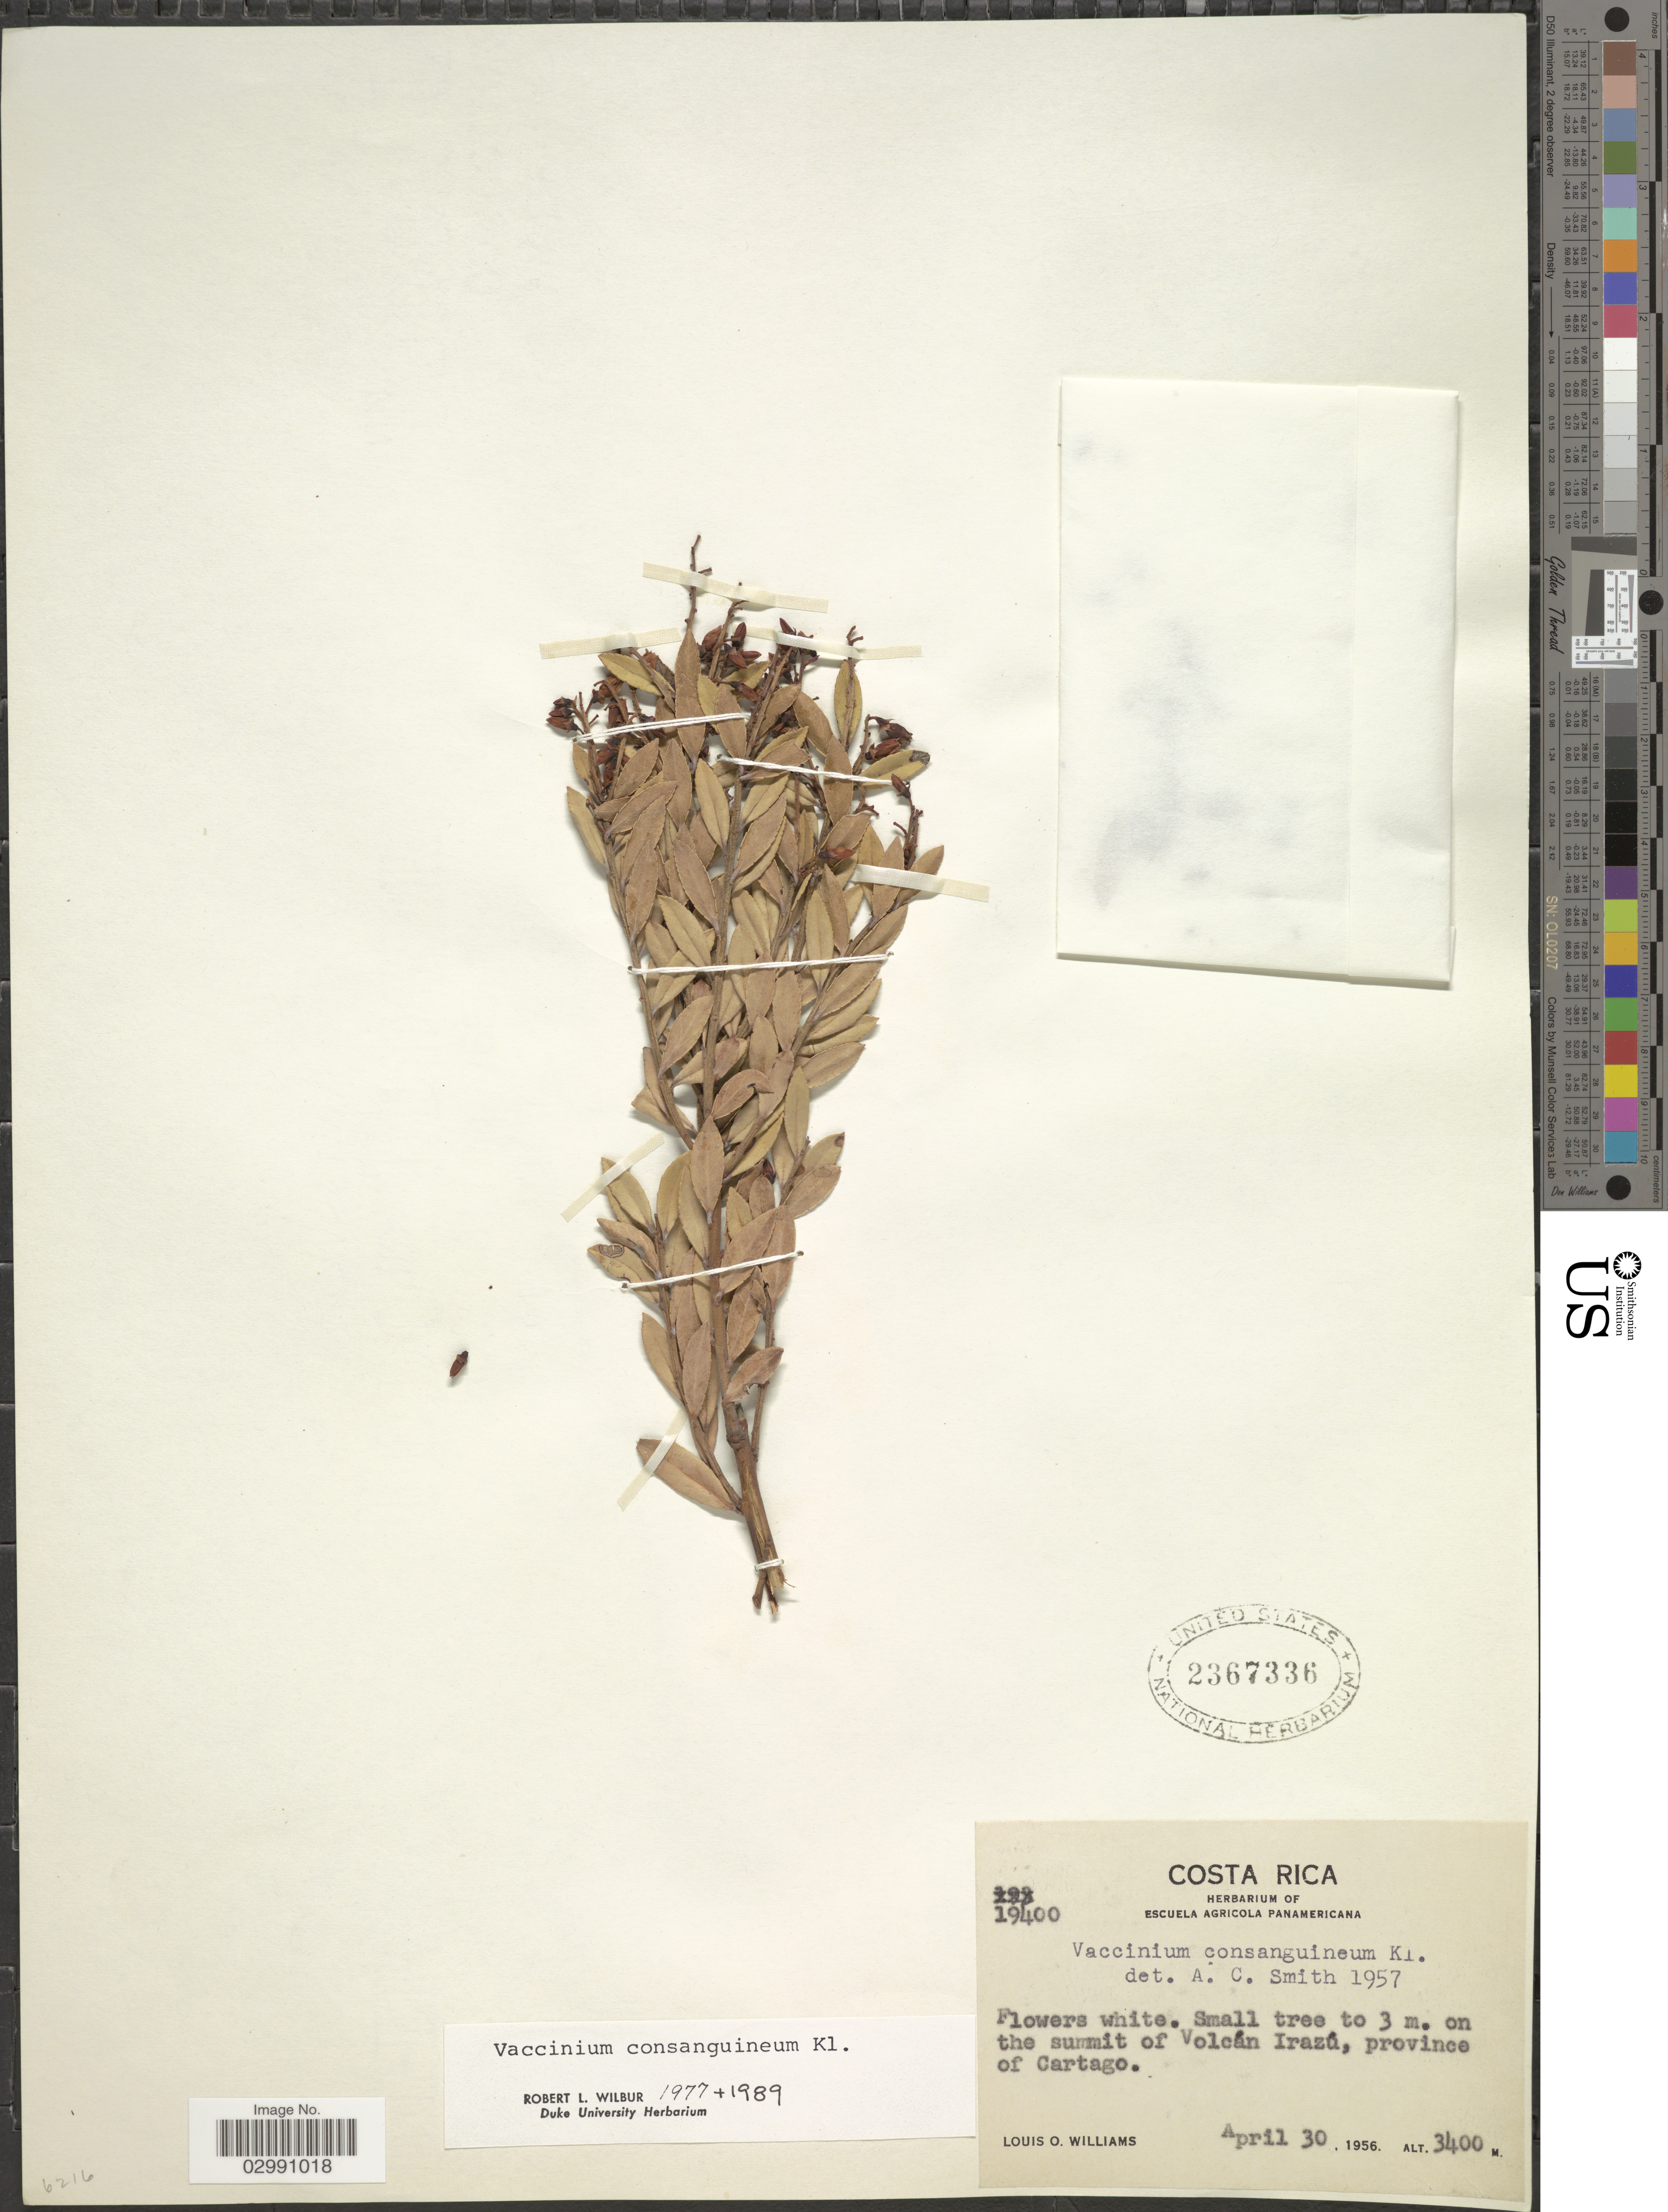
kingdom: Plantae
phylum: Tracheophyta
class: Magnoliopsida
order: Ericales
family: Ericaceae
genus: Vaccinium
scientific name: Vaccinium consanguineum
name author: Klotzsch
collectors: L. O. Williams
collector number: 19400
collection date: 1956-04-30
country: Costa Rica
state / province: Cartago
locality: On the summit of Volcán Irazú, province of Cartago.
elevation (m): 3400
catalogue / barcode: US 2367336